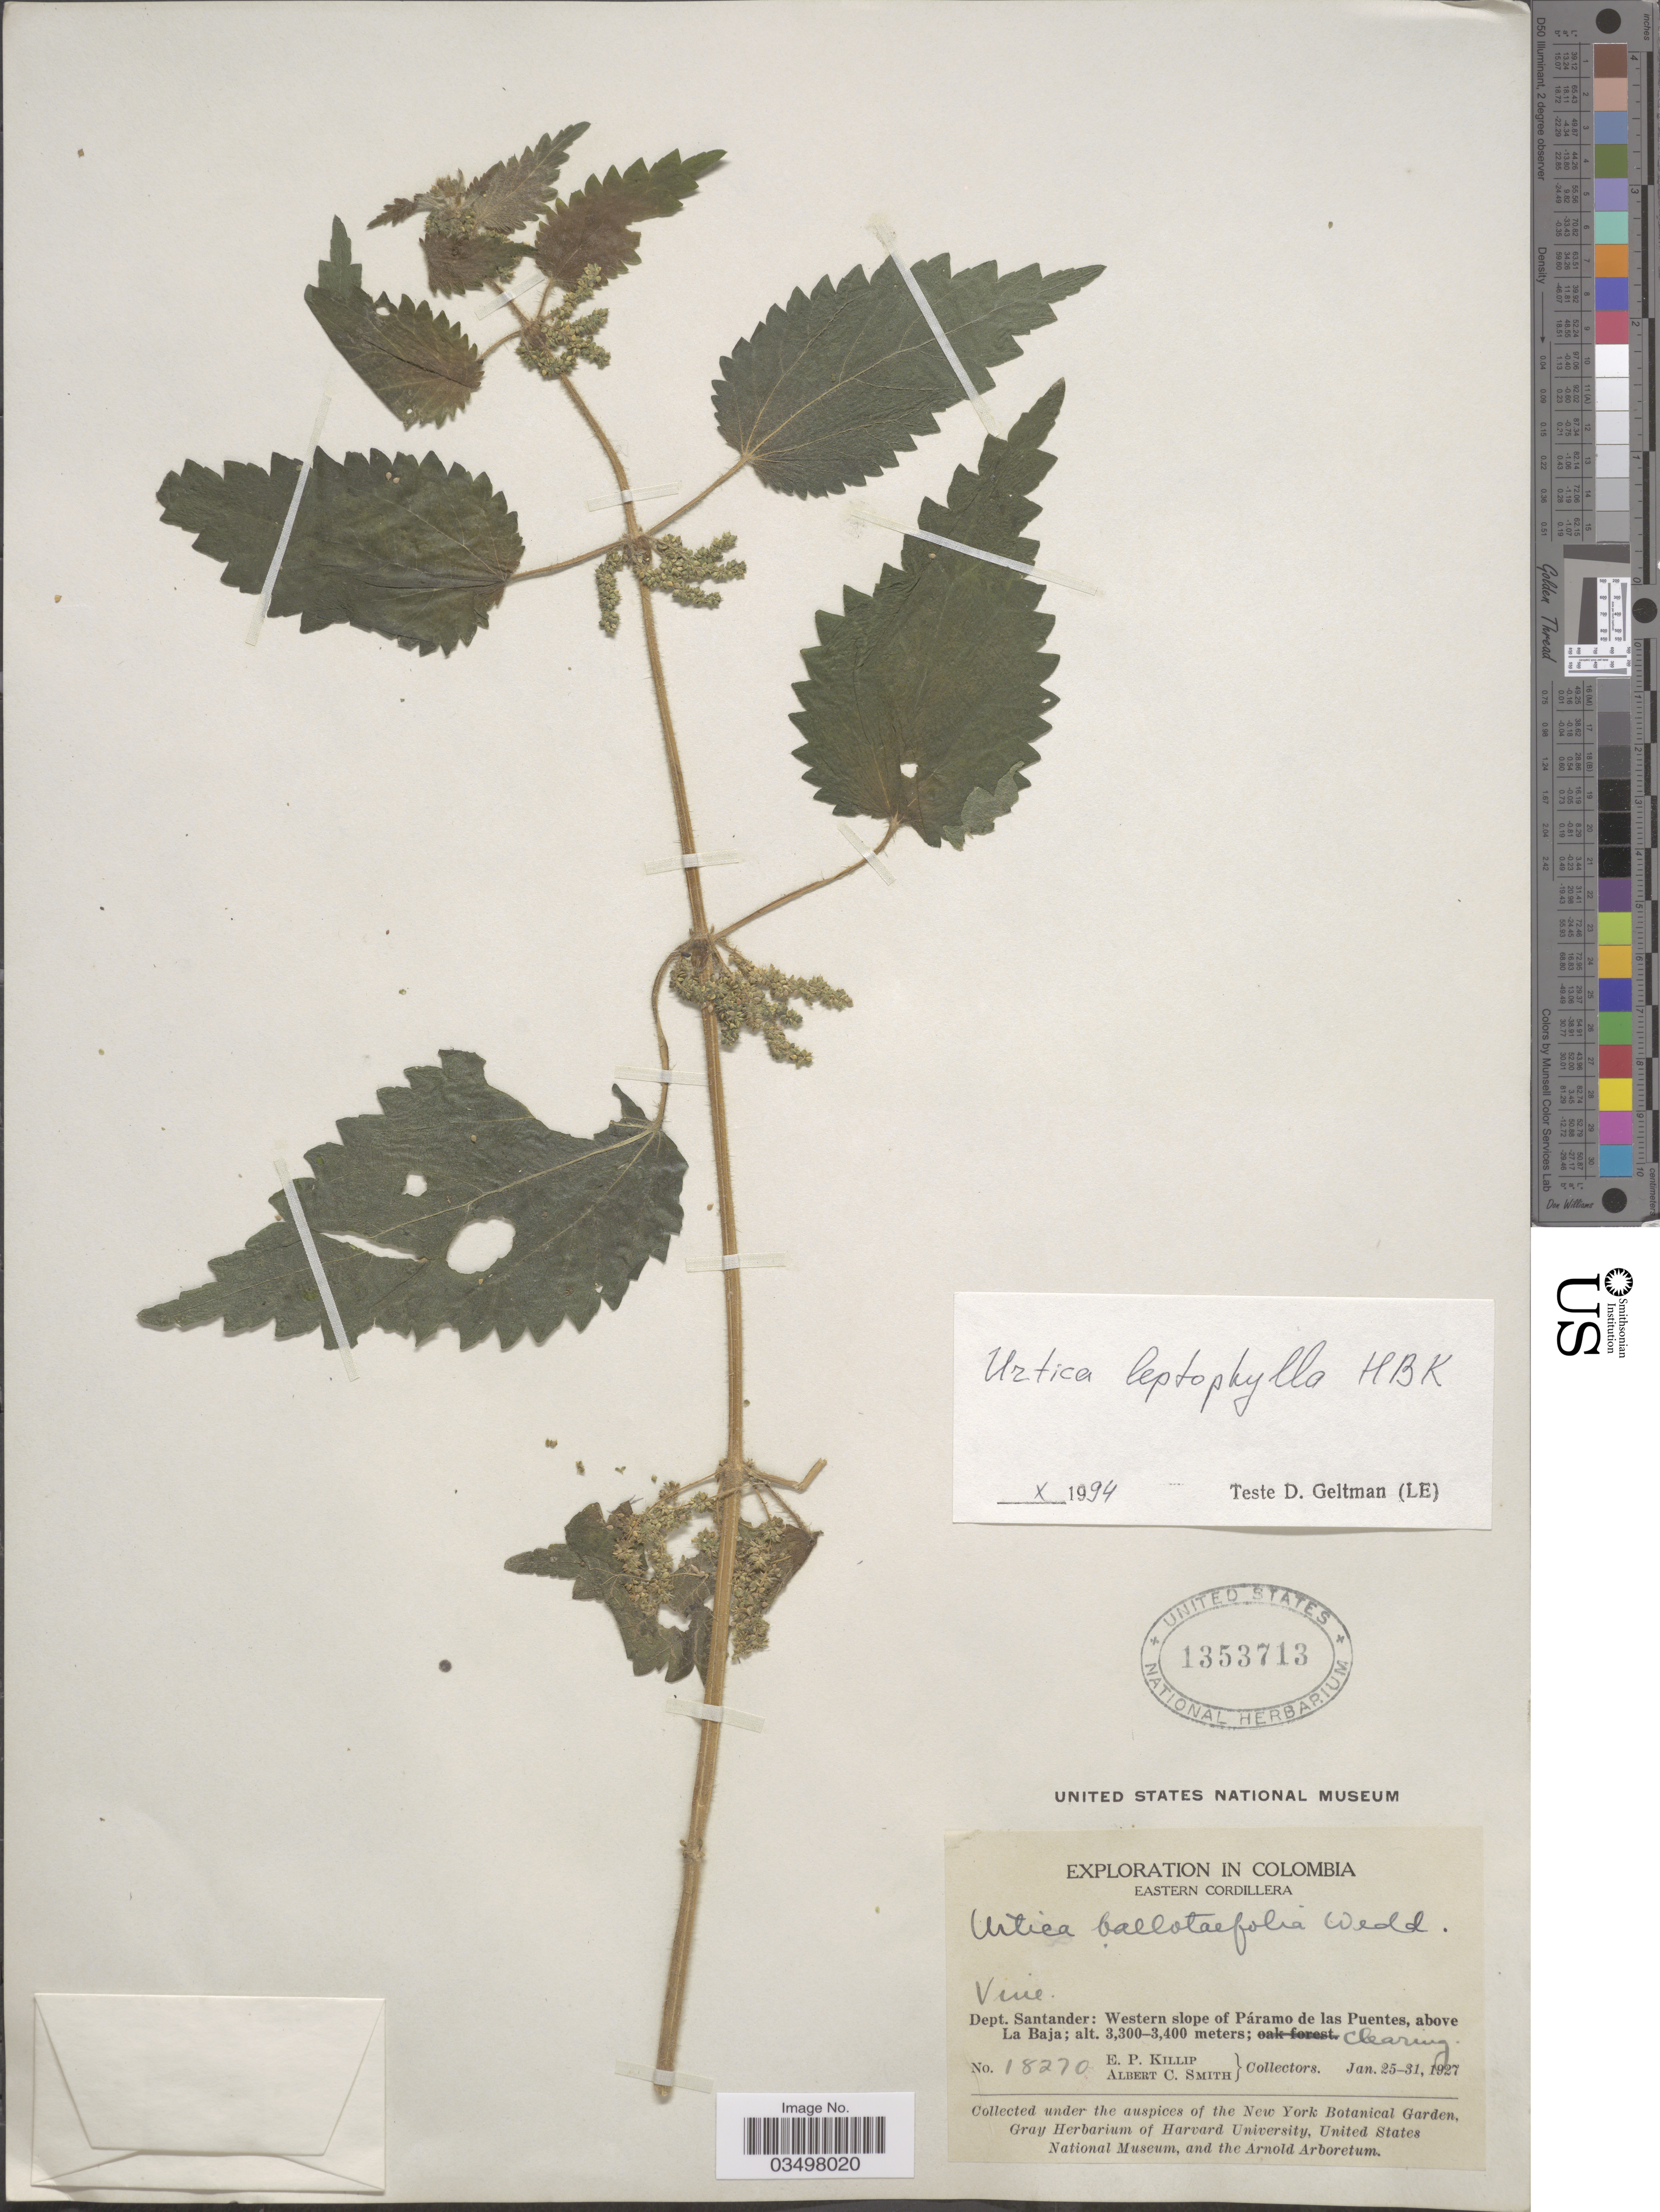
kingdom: Plantae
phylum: Tracheophyta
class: Magnoliopsida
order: Rosales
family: Urticaceae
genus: Urtica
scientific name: Urtica leptophylla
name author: Kunth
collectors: E. P. Killip & A. C. Smith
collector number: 18270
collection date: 1927-01-25/1927-01-31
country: Colombia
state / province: Santander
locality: Eastern Cordillera. Dept. Santander: Western slope of Páramo de las Puentes, above La Baja.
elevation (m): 3300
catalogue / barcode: US 1353713